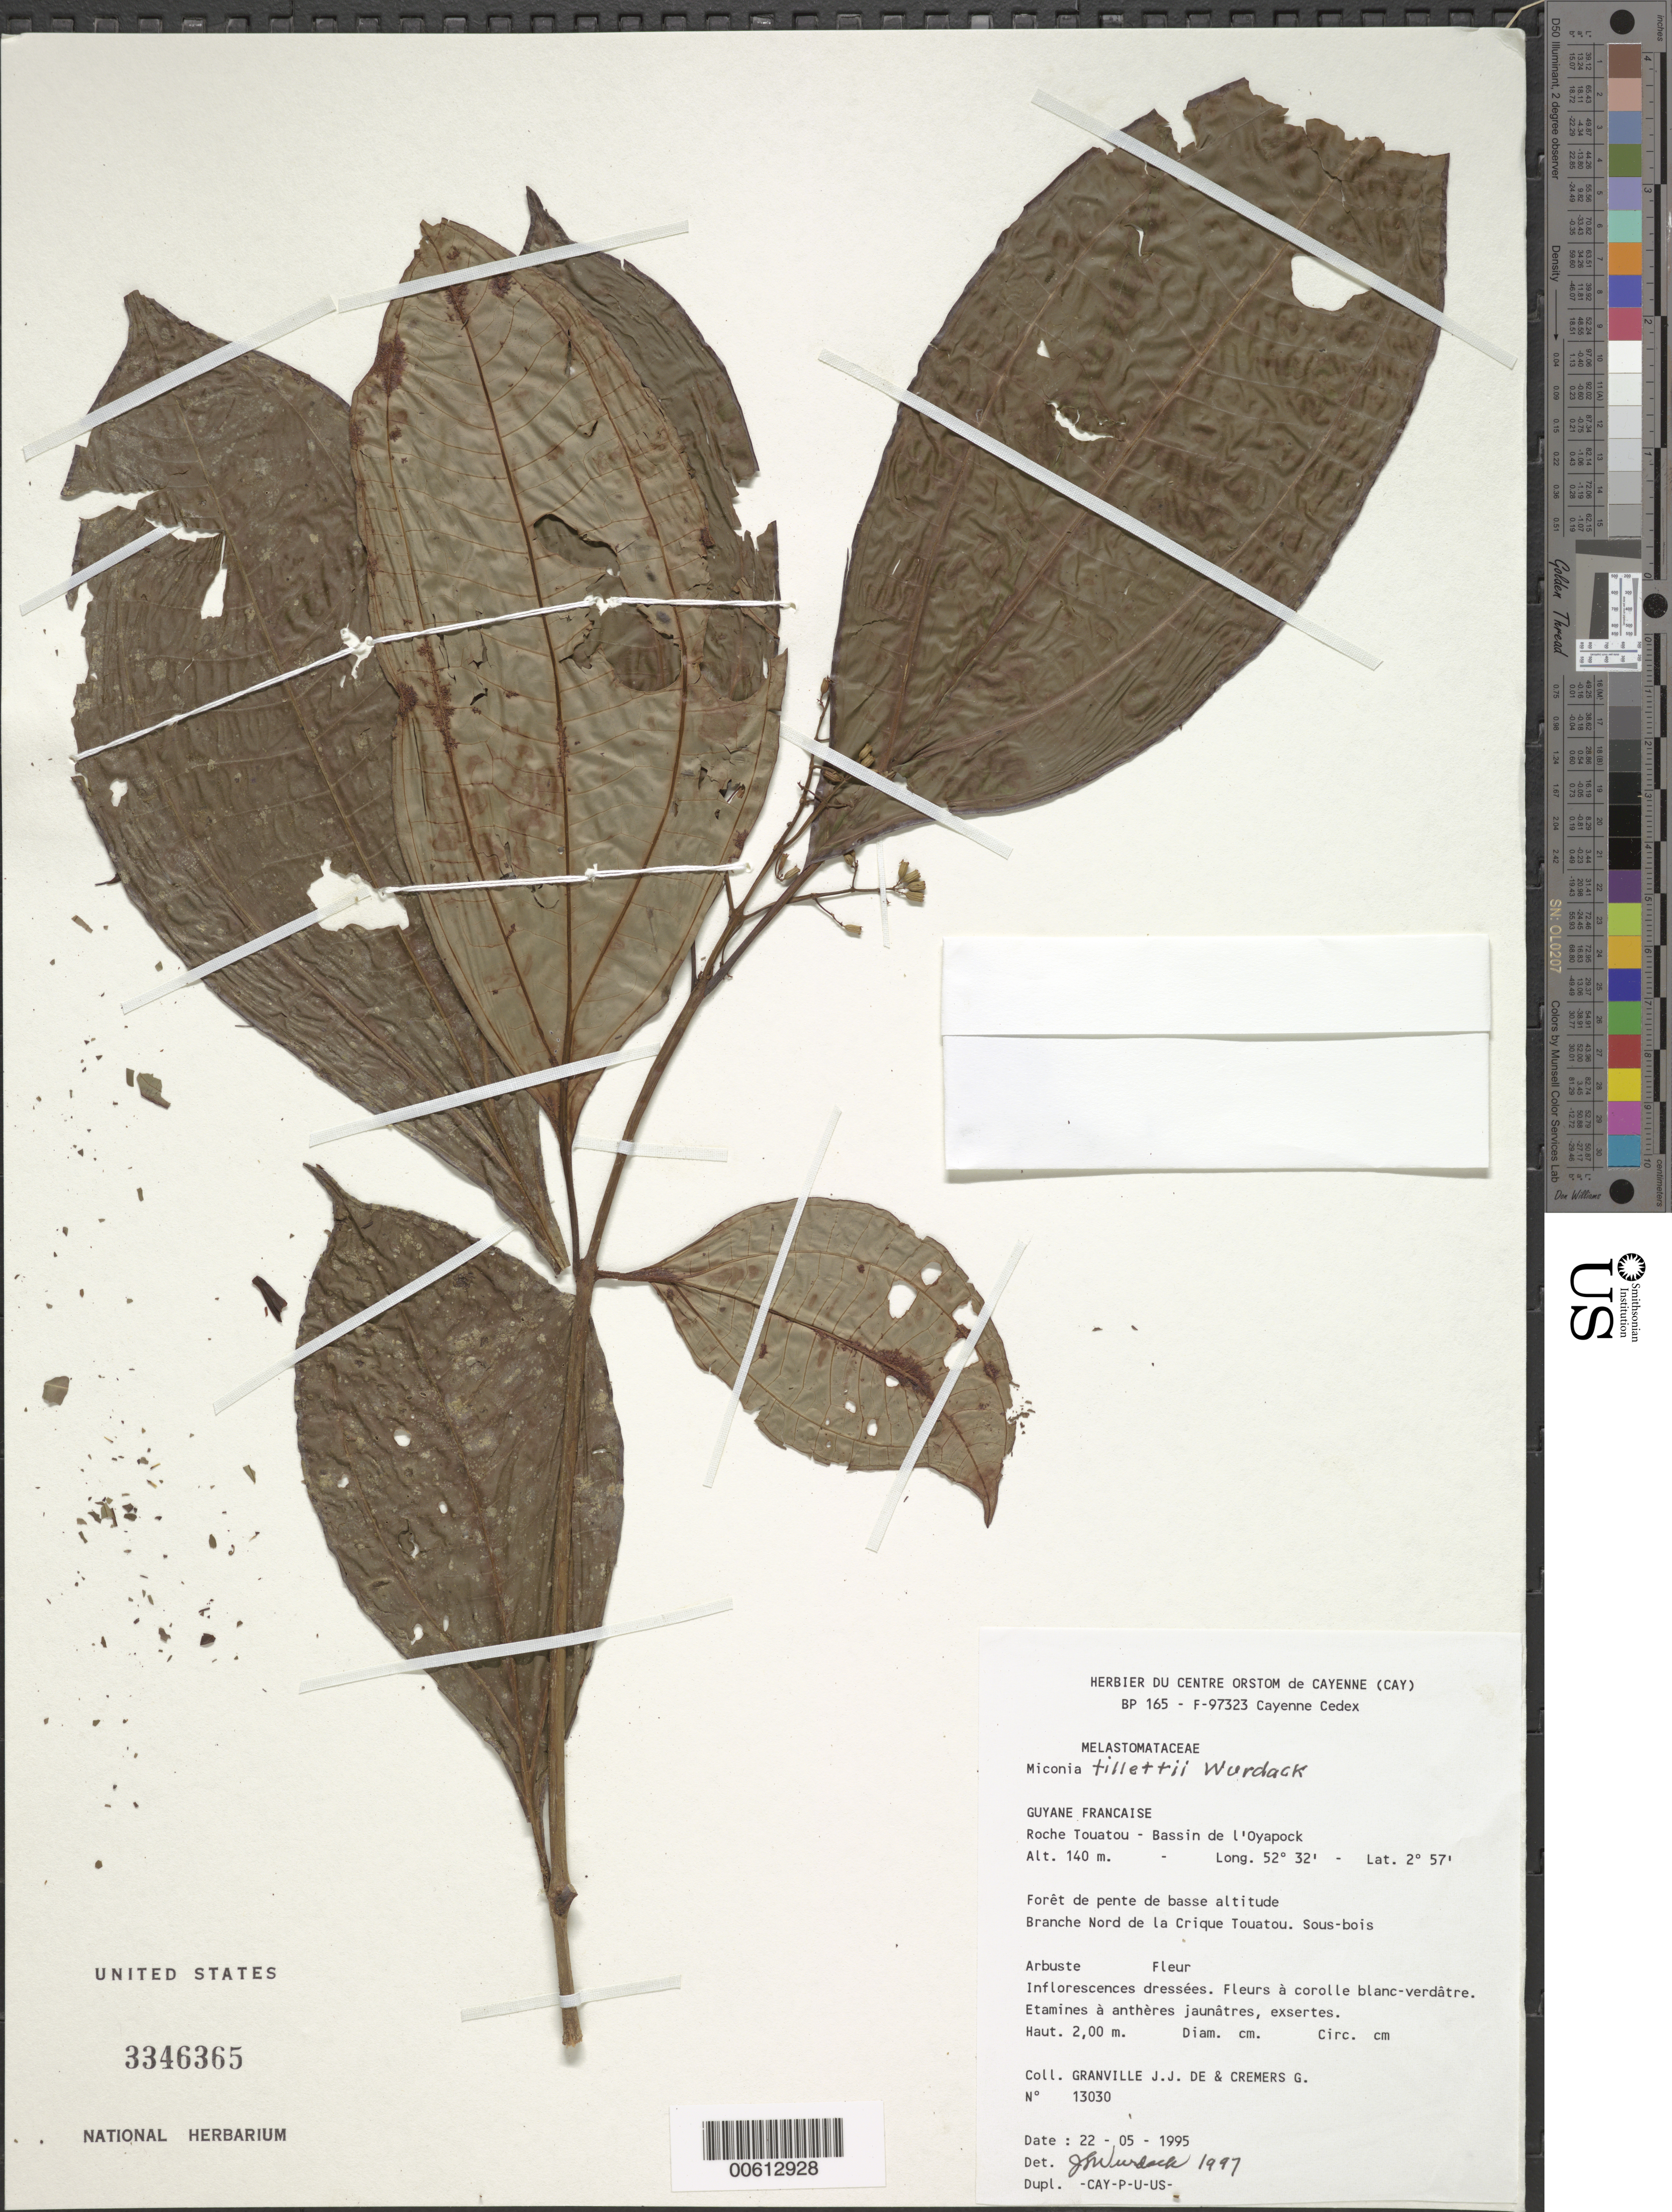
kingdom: Plantae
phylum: Tracheophyta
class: Magnoliopsida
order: Myrtales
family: Melastomataceae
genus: Miconia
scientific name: Miconia tillettii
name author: Wurdack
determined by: Wurdack, John J., (US), US (UNITED STATES)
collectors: J.-J. de Granville & G. Cremers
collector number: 13030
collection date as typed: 22-May-95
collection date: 1995-05-22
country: French Guiana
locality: Roche Touatou, Bassin de l'Oyapock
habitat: Foret pente de basse alititude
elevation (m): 140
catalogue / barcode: US 3346365